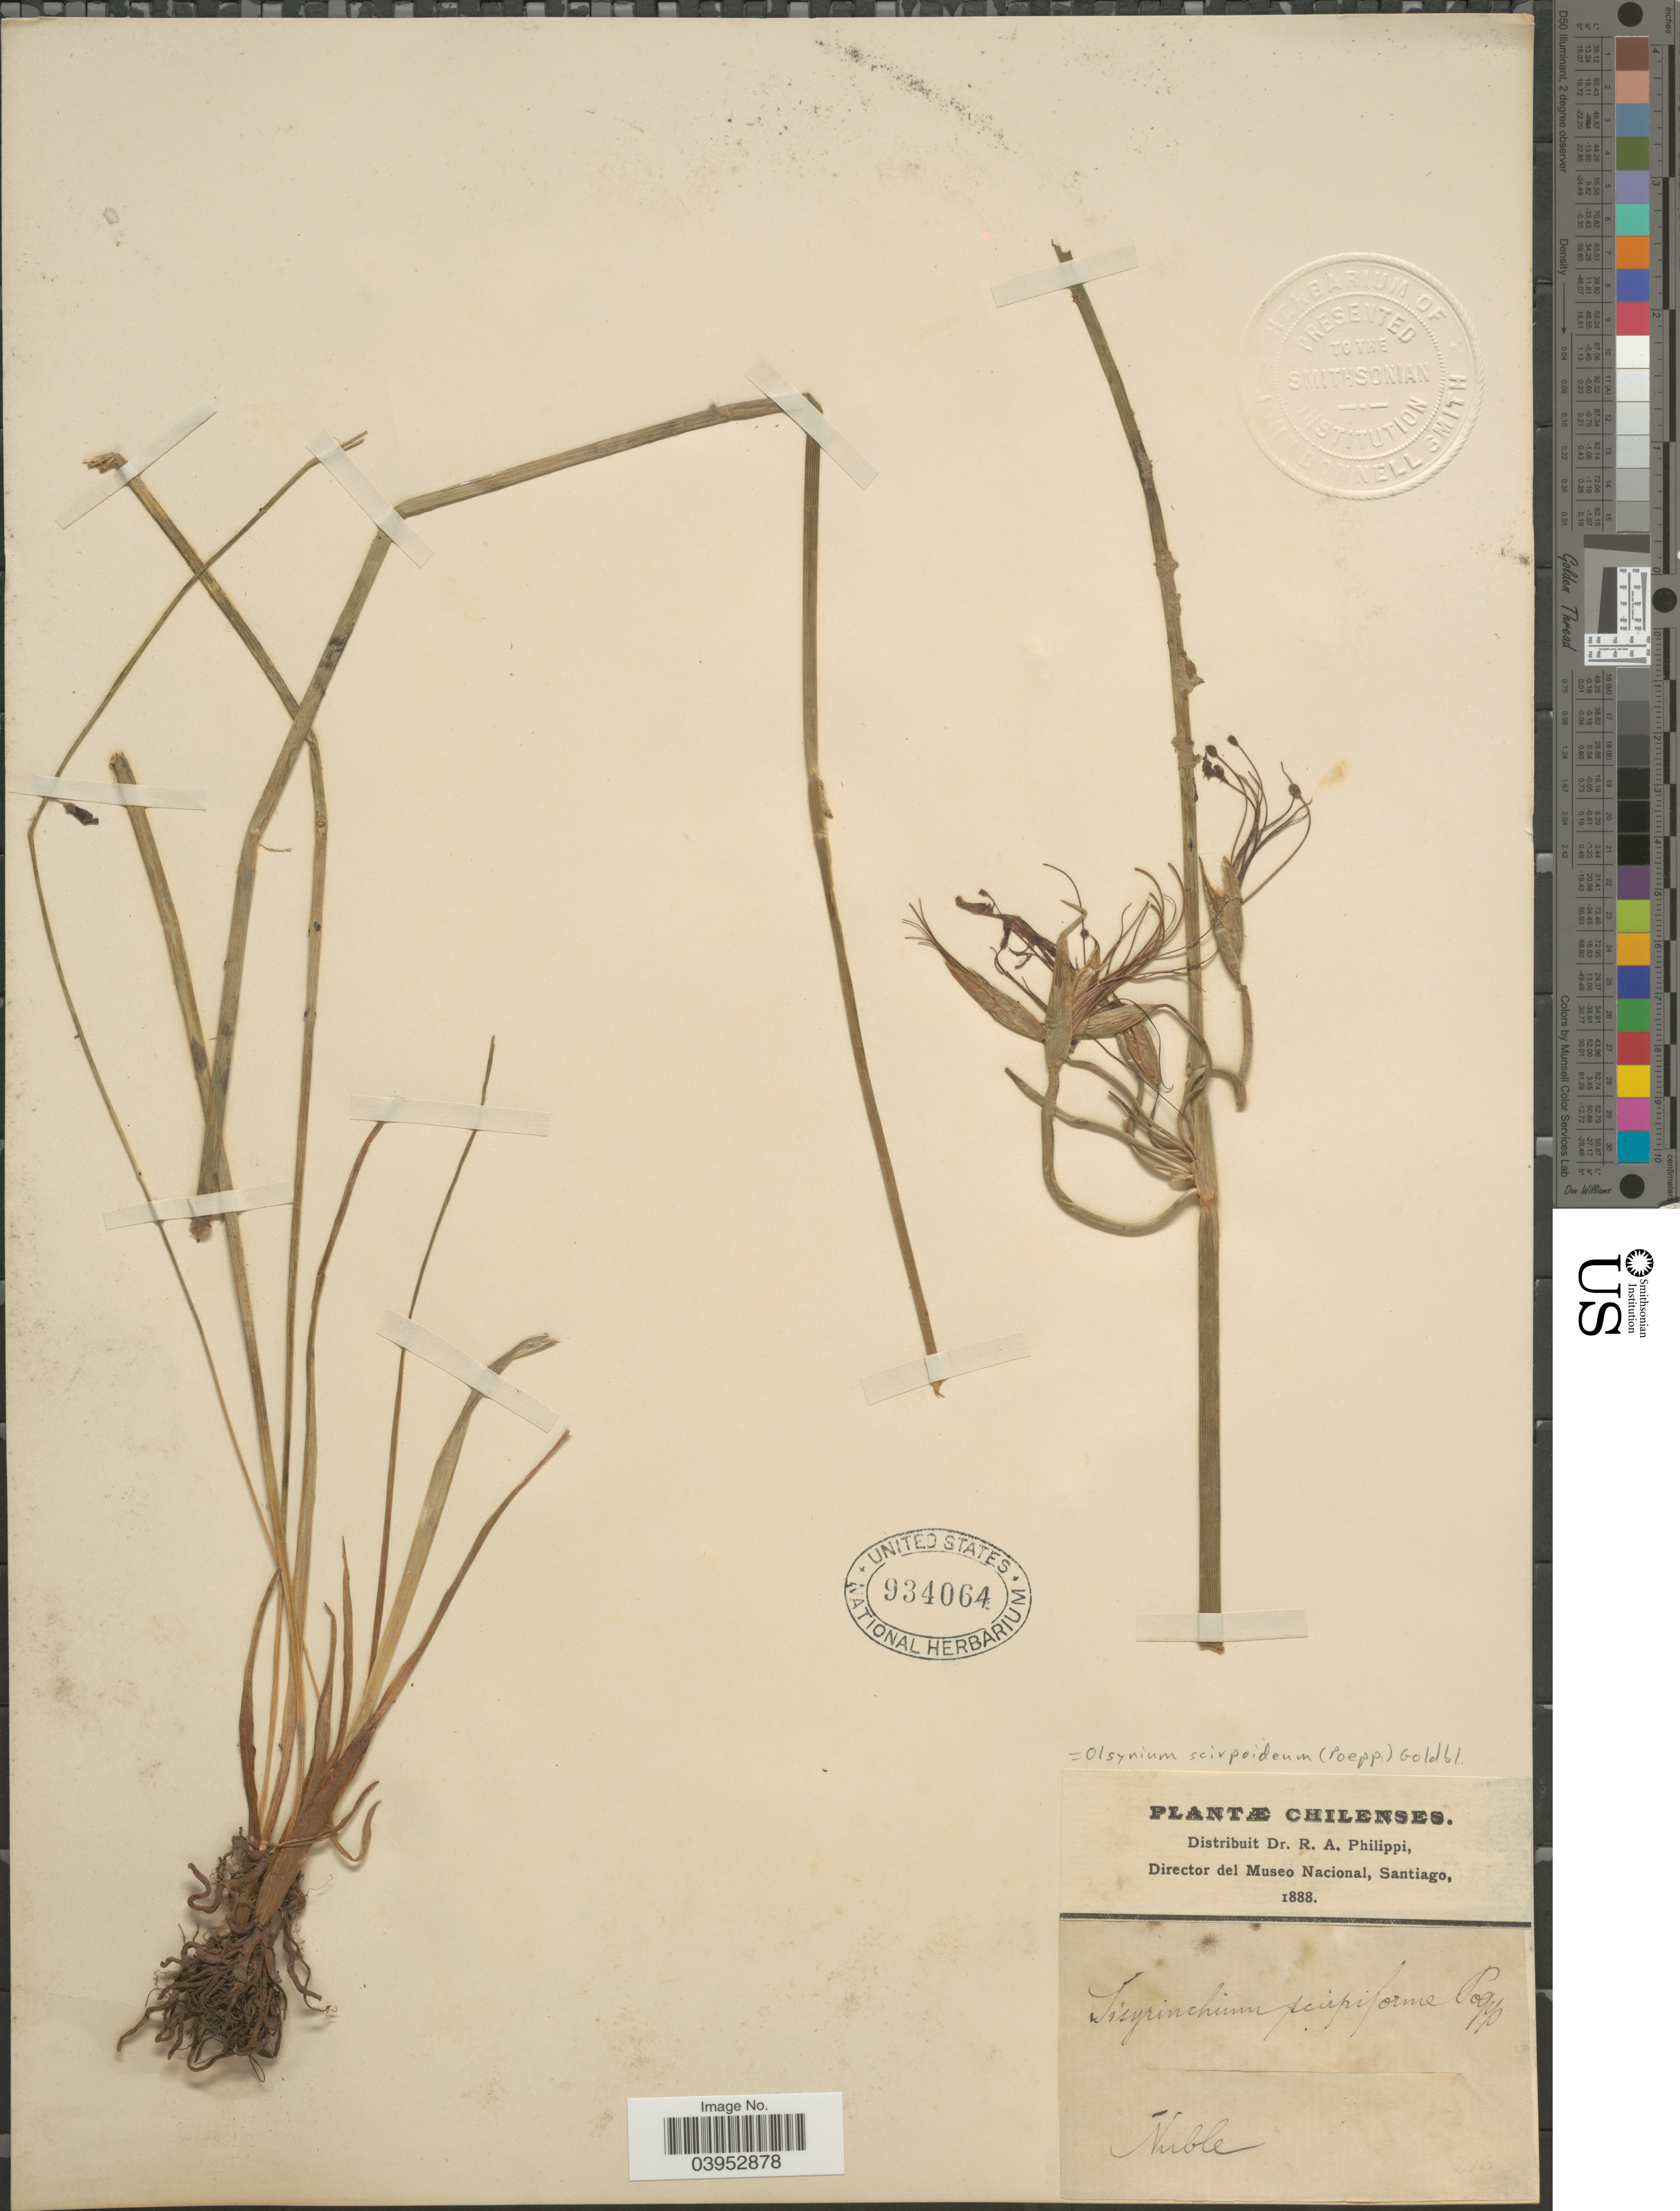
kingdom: Plantae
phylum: Tracheophyta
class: Liliopsida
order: Asparagales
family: Iridaceae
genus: Olsynium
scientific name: Olsynium scirpoideum subsp. scirpoideum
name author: (Poepp.) Goldblatt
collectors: ex. herb. R.A. Philippi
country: Chile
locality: Ñuble.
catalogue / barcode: US 934064